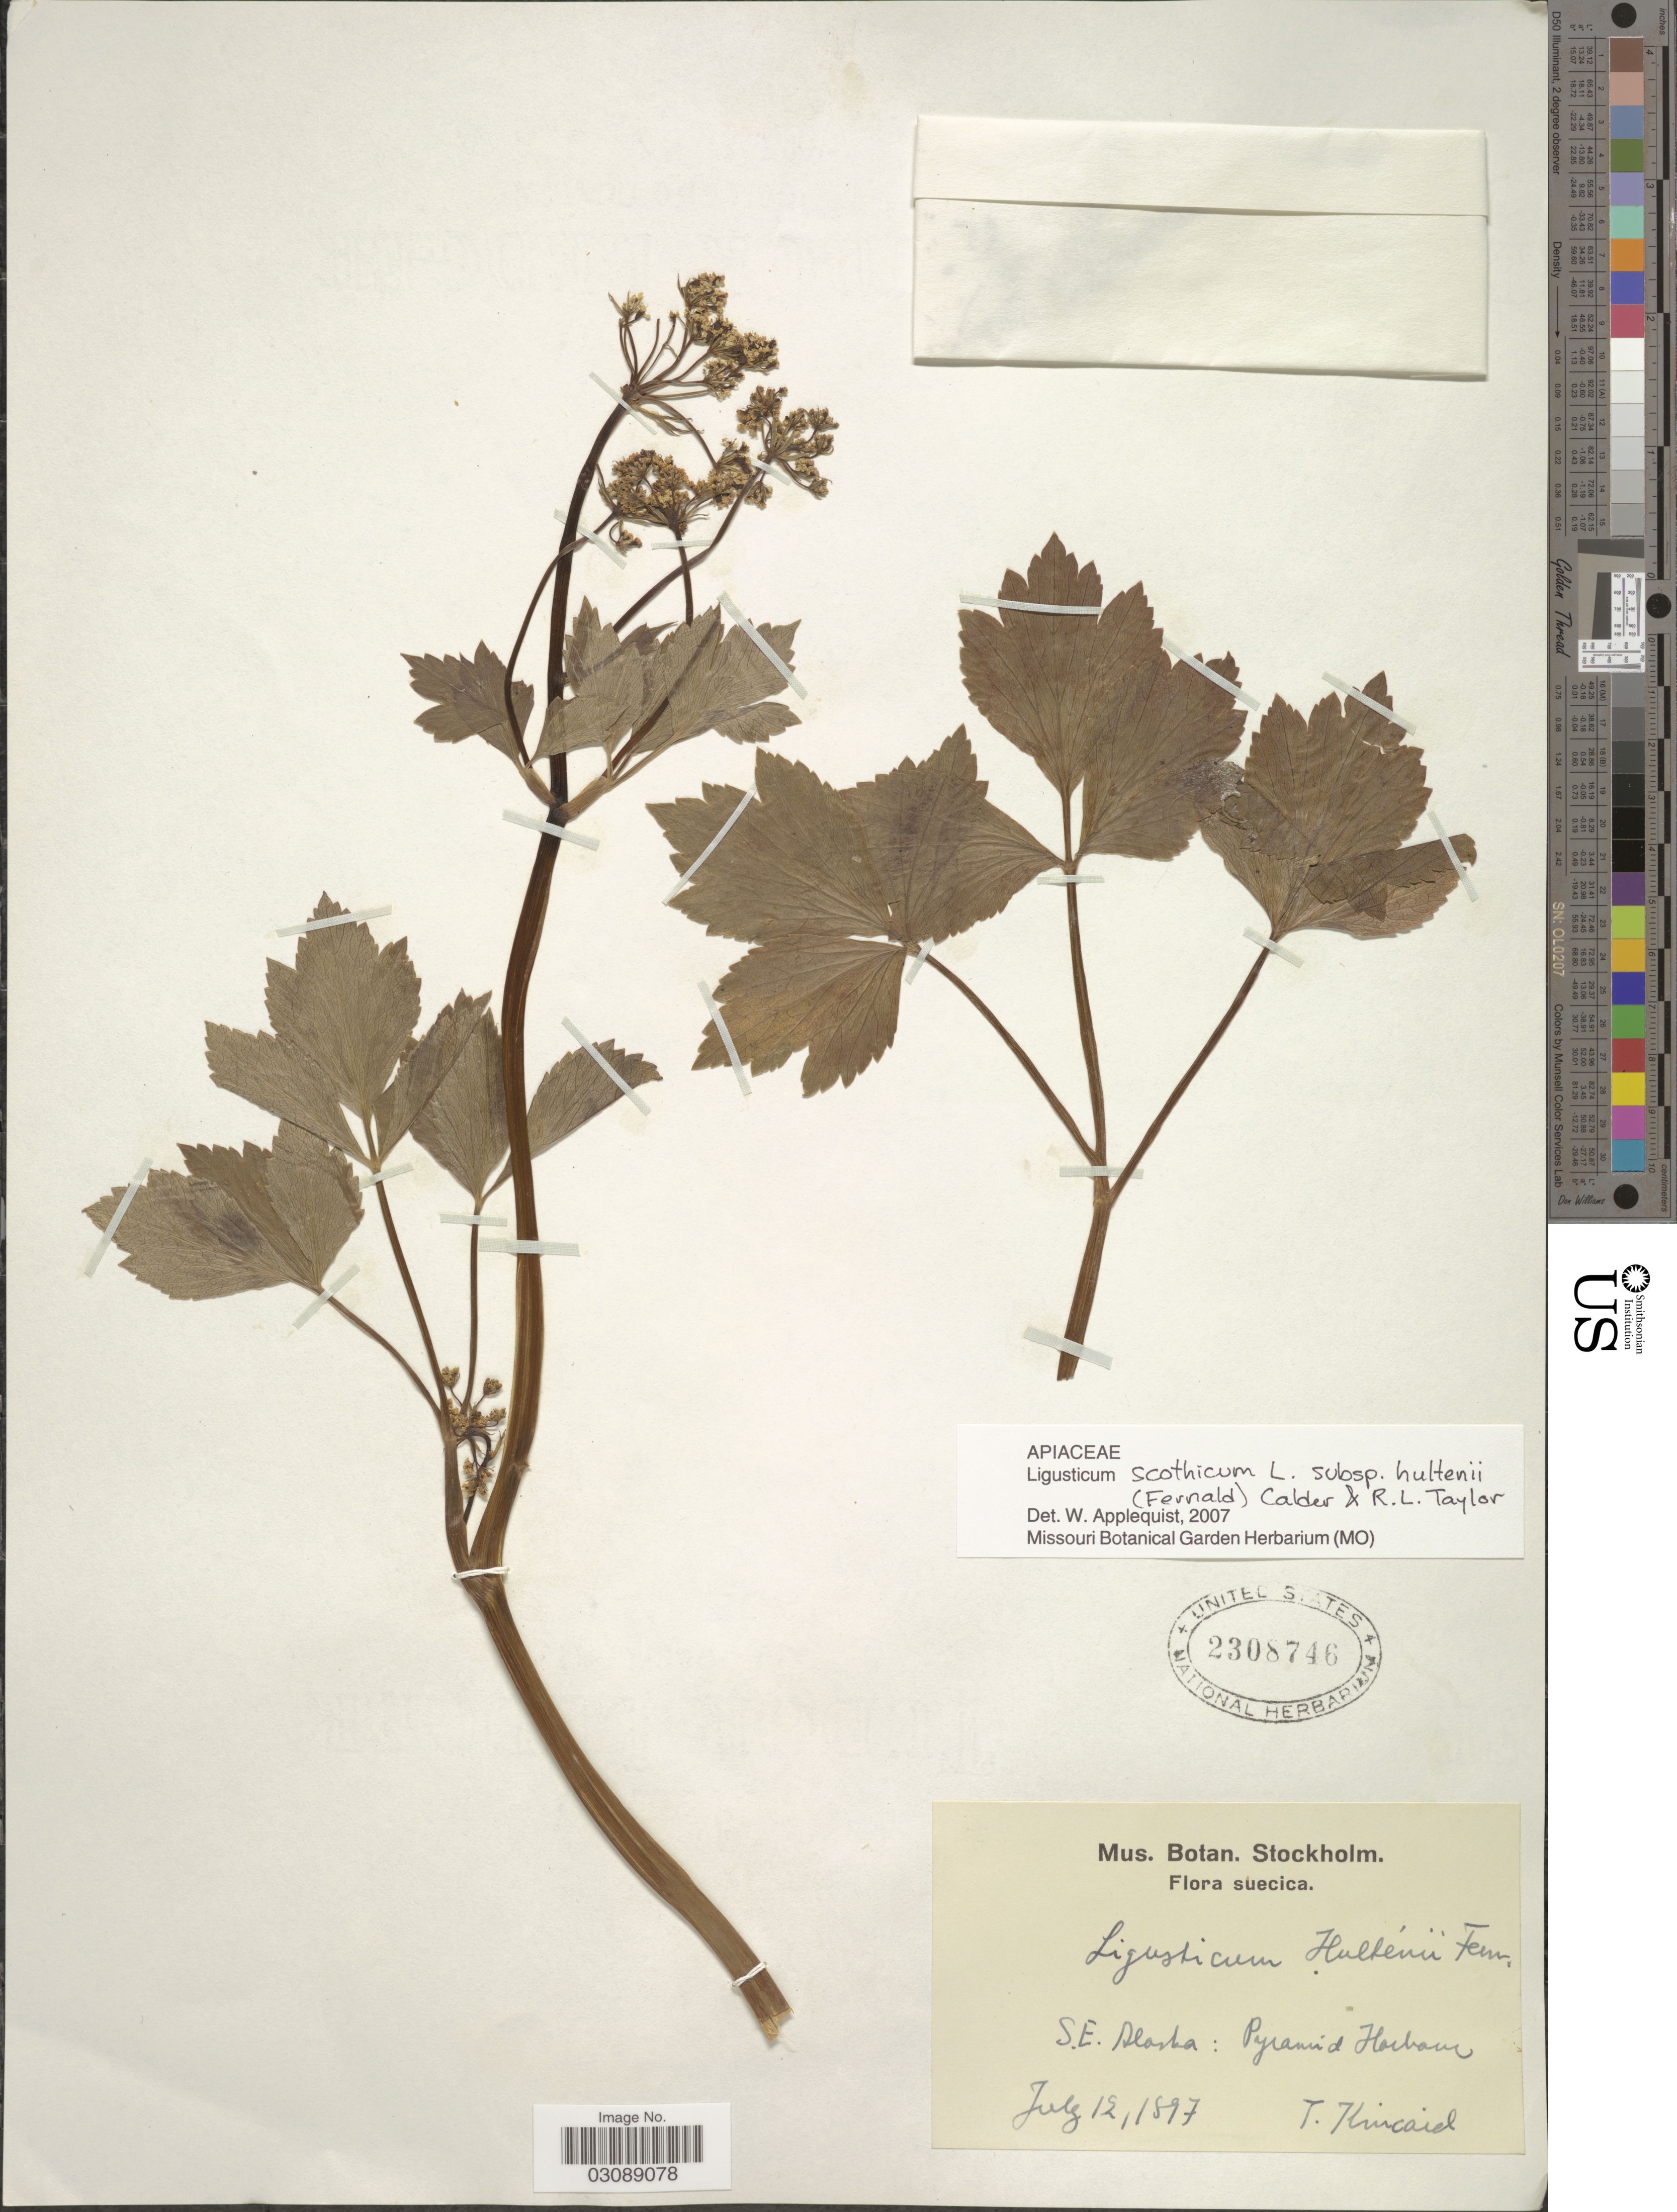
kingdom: Plantae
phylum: Tracheophyta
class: Magnoliopsida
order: Apiales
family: Apiaceae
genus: Ligusticum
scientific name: Ligusticum scoticum subsp. hultenii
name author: (Fernald) Calder & Roy L. Taylor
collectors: T. C. Kincaid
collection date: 1897-07-12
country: Sweden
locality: Suecica. S.E. Alaska: Pyramid Harbour.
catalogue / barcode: US 2308746